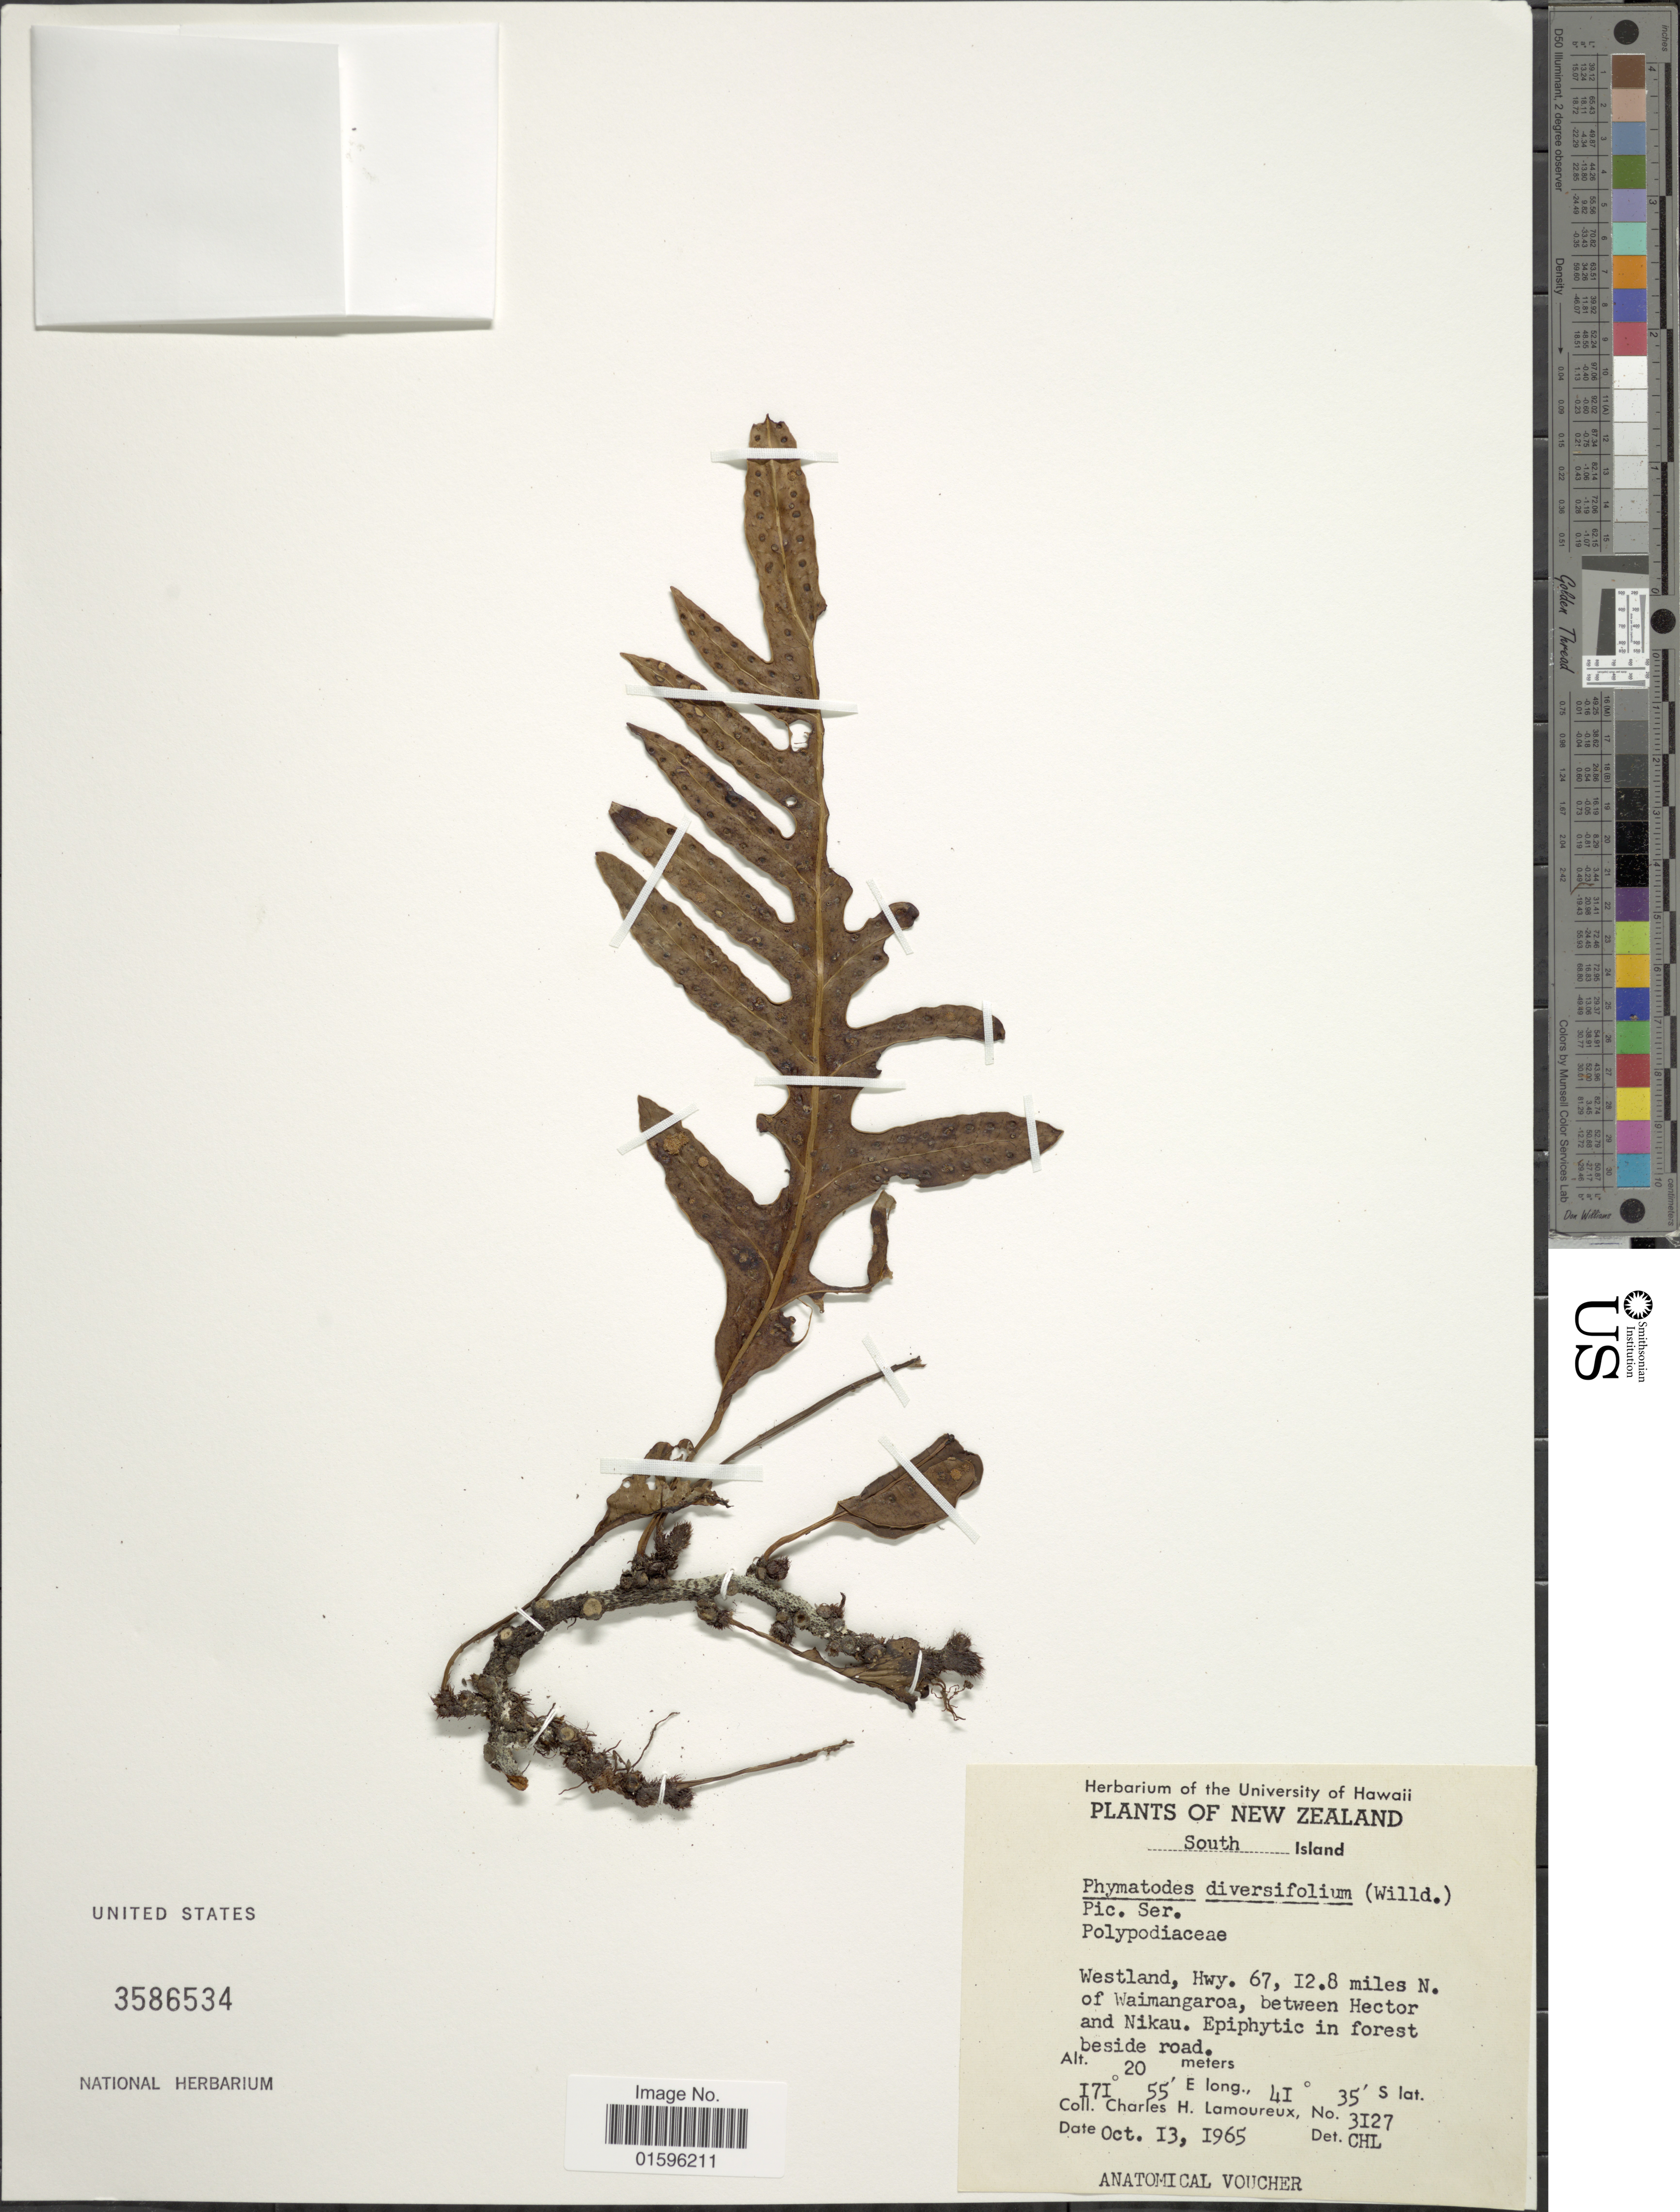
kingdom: Plantae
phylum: Tracheophyta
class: Polypodiopsida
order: Polypodiales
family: Polypodiaceae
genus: Polypodium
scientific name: Polypodium diversifolium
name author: Sw.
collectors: C. H. Lamoureux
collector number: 3127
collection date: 1965-10-13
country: New Zealand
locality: South Island, Westland, Hwy. 67, 12.8 miles N. of Waimangaroa, between Hector and Nikau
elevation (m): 20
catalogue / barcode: US 3586534